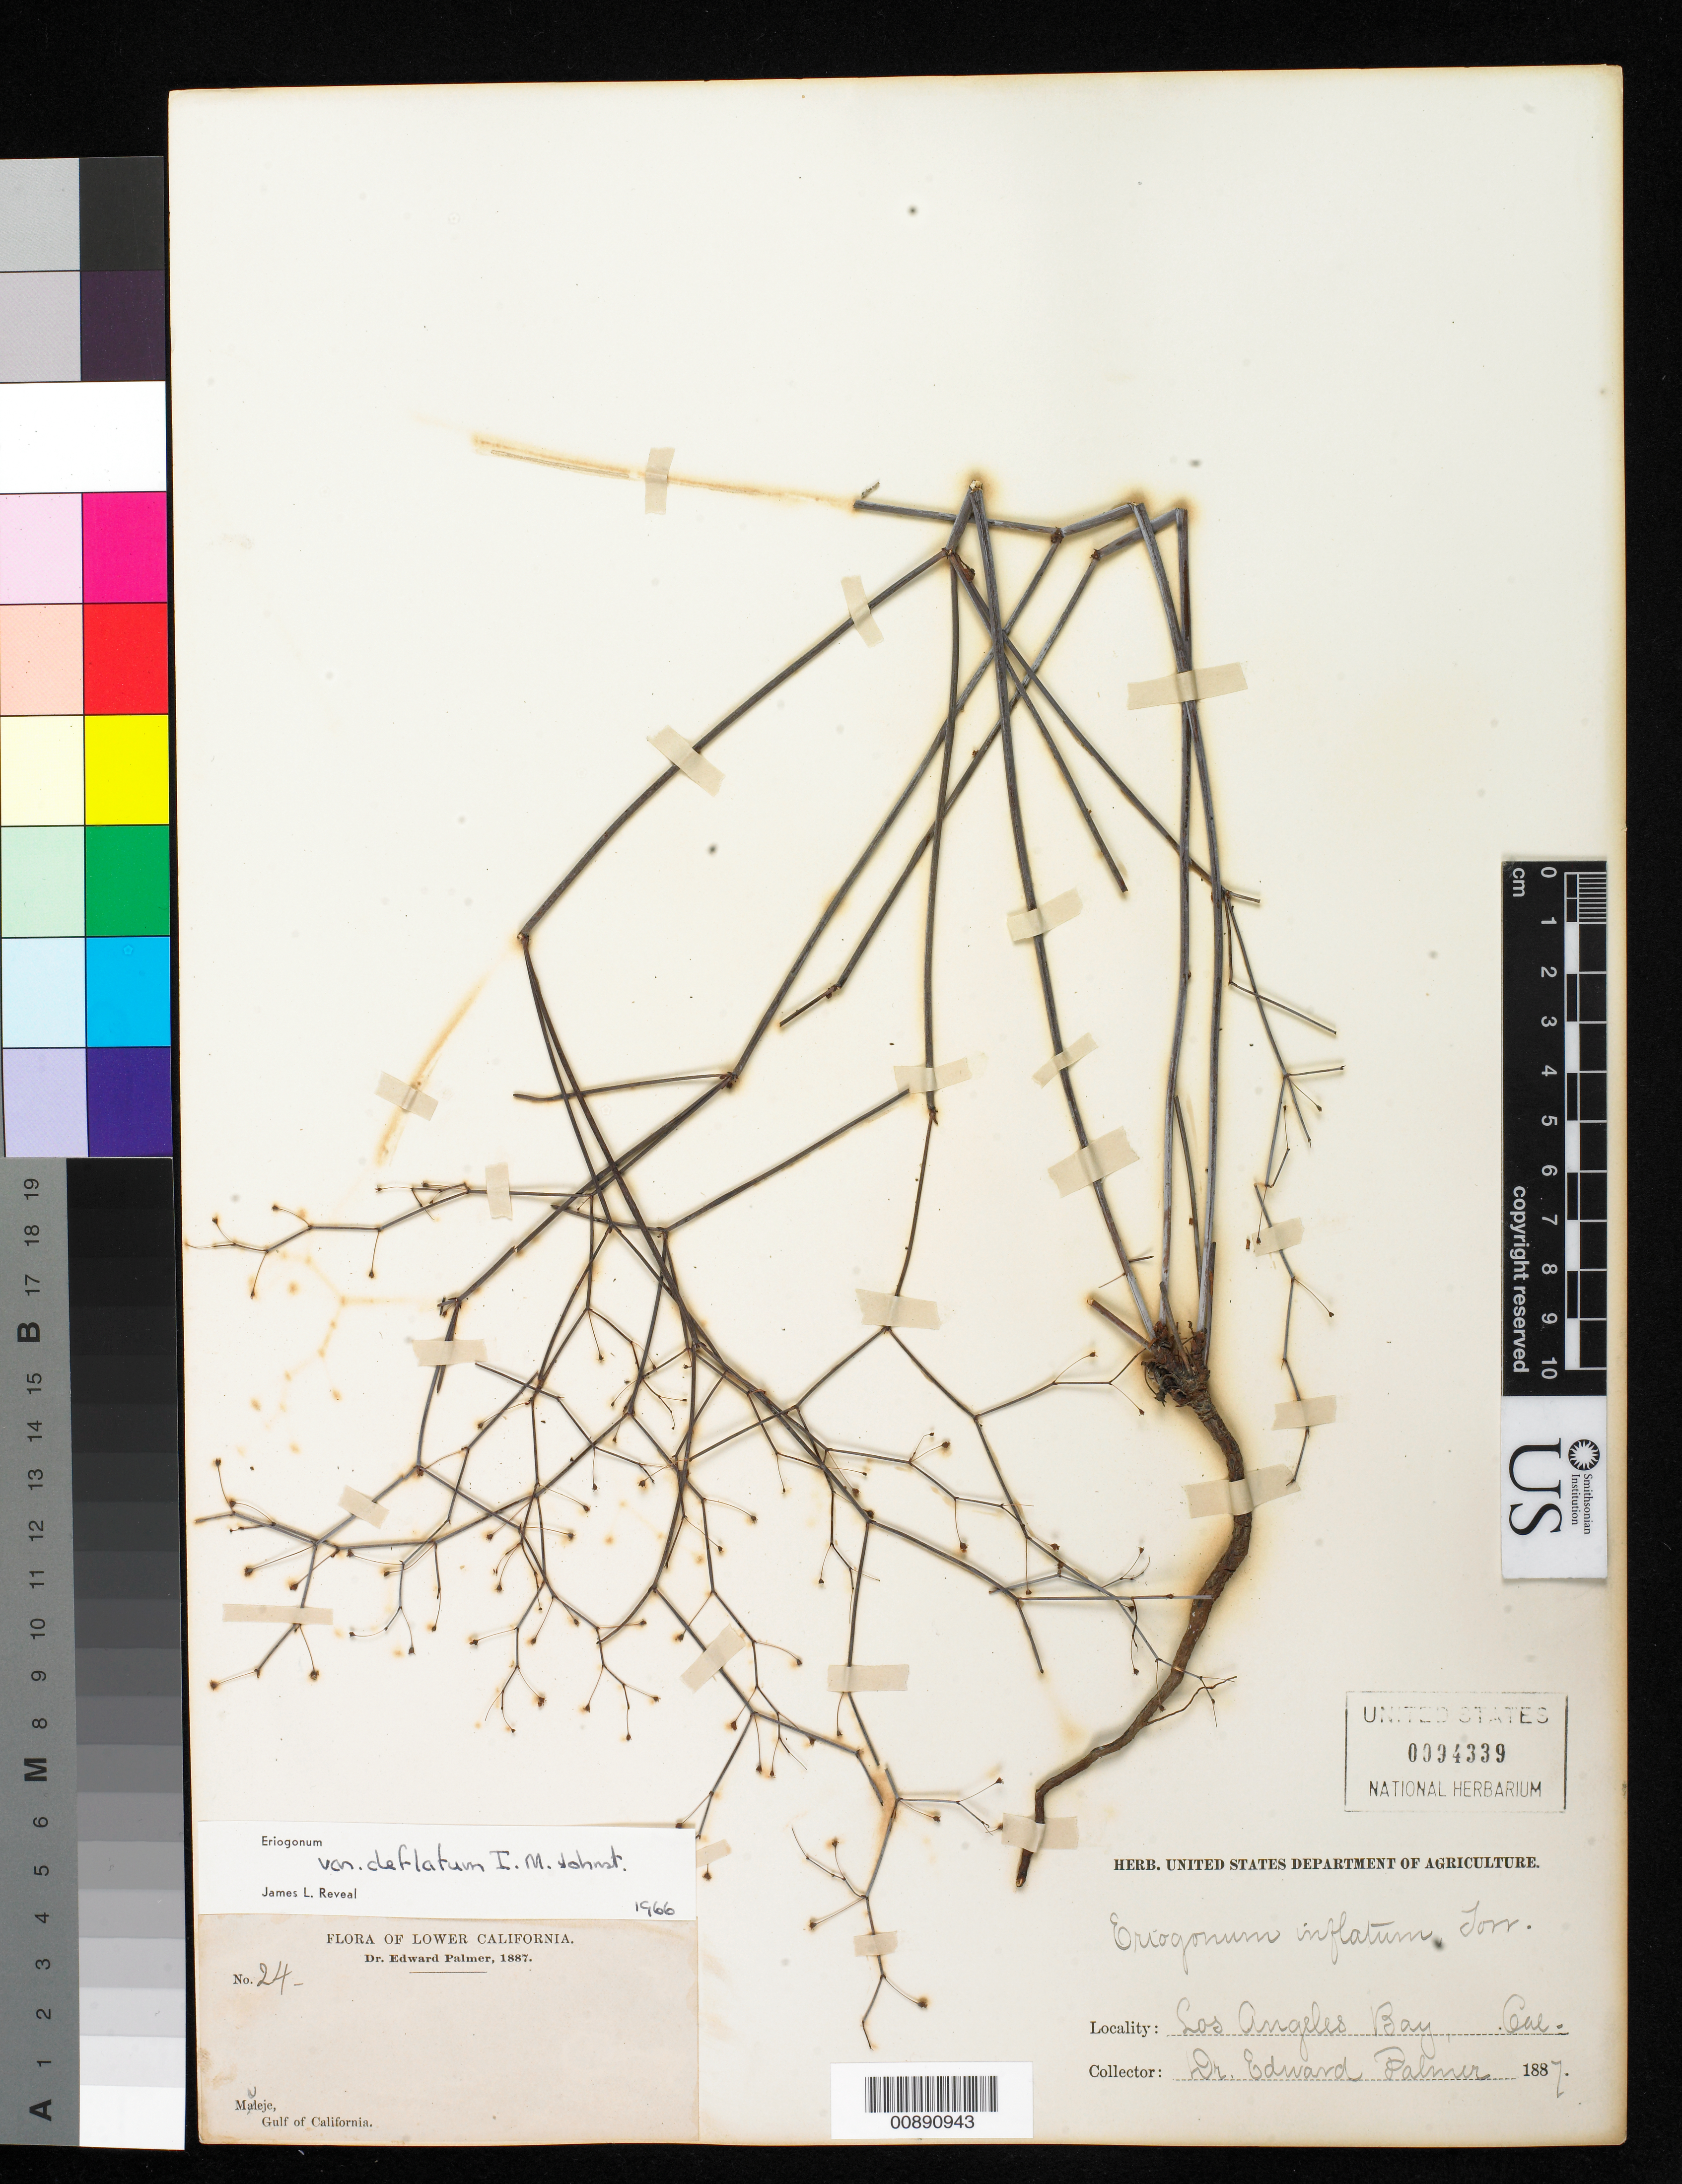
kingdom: Plantae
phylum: Tracheophyta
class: Magnoliopsida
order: Caryophyllales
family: Polygonaceae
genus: Eriogonum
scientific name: Eriogonum inflatum var. deflatum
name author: I.M. Johnst.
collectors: E. Palmer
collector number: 24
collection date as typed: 1887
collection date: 1887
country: Mexico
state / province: Baja California Norte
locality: Los Angeles Bay, Baja California and Muleje, Baja California Sur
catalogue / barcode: US 94339